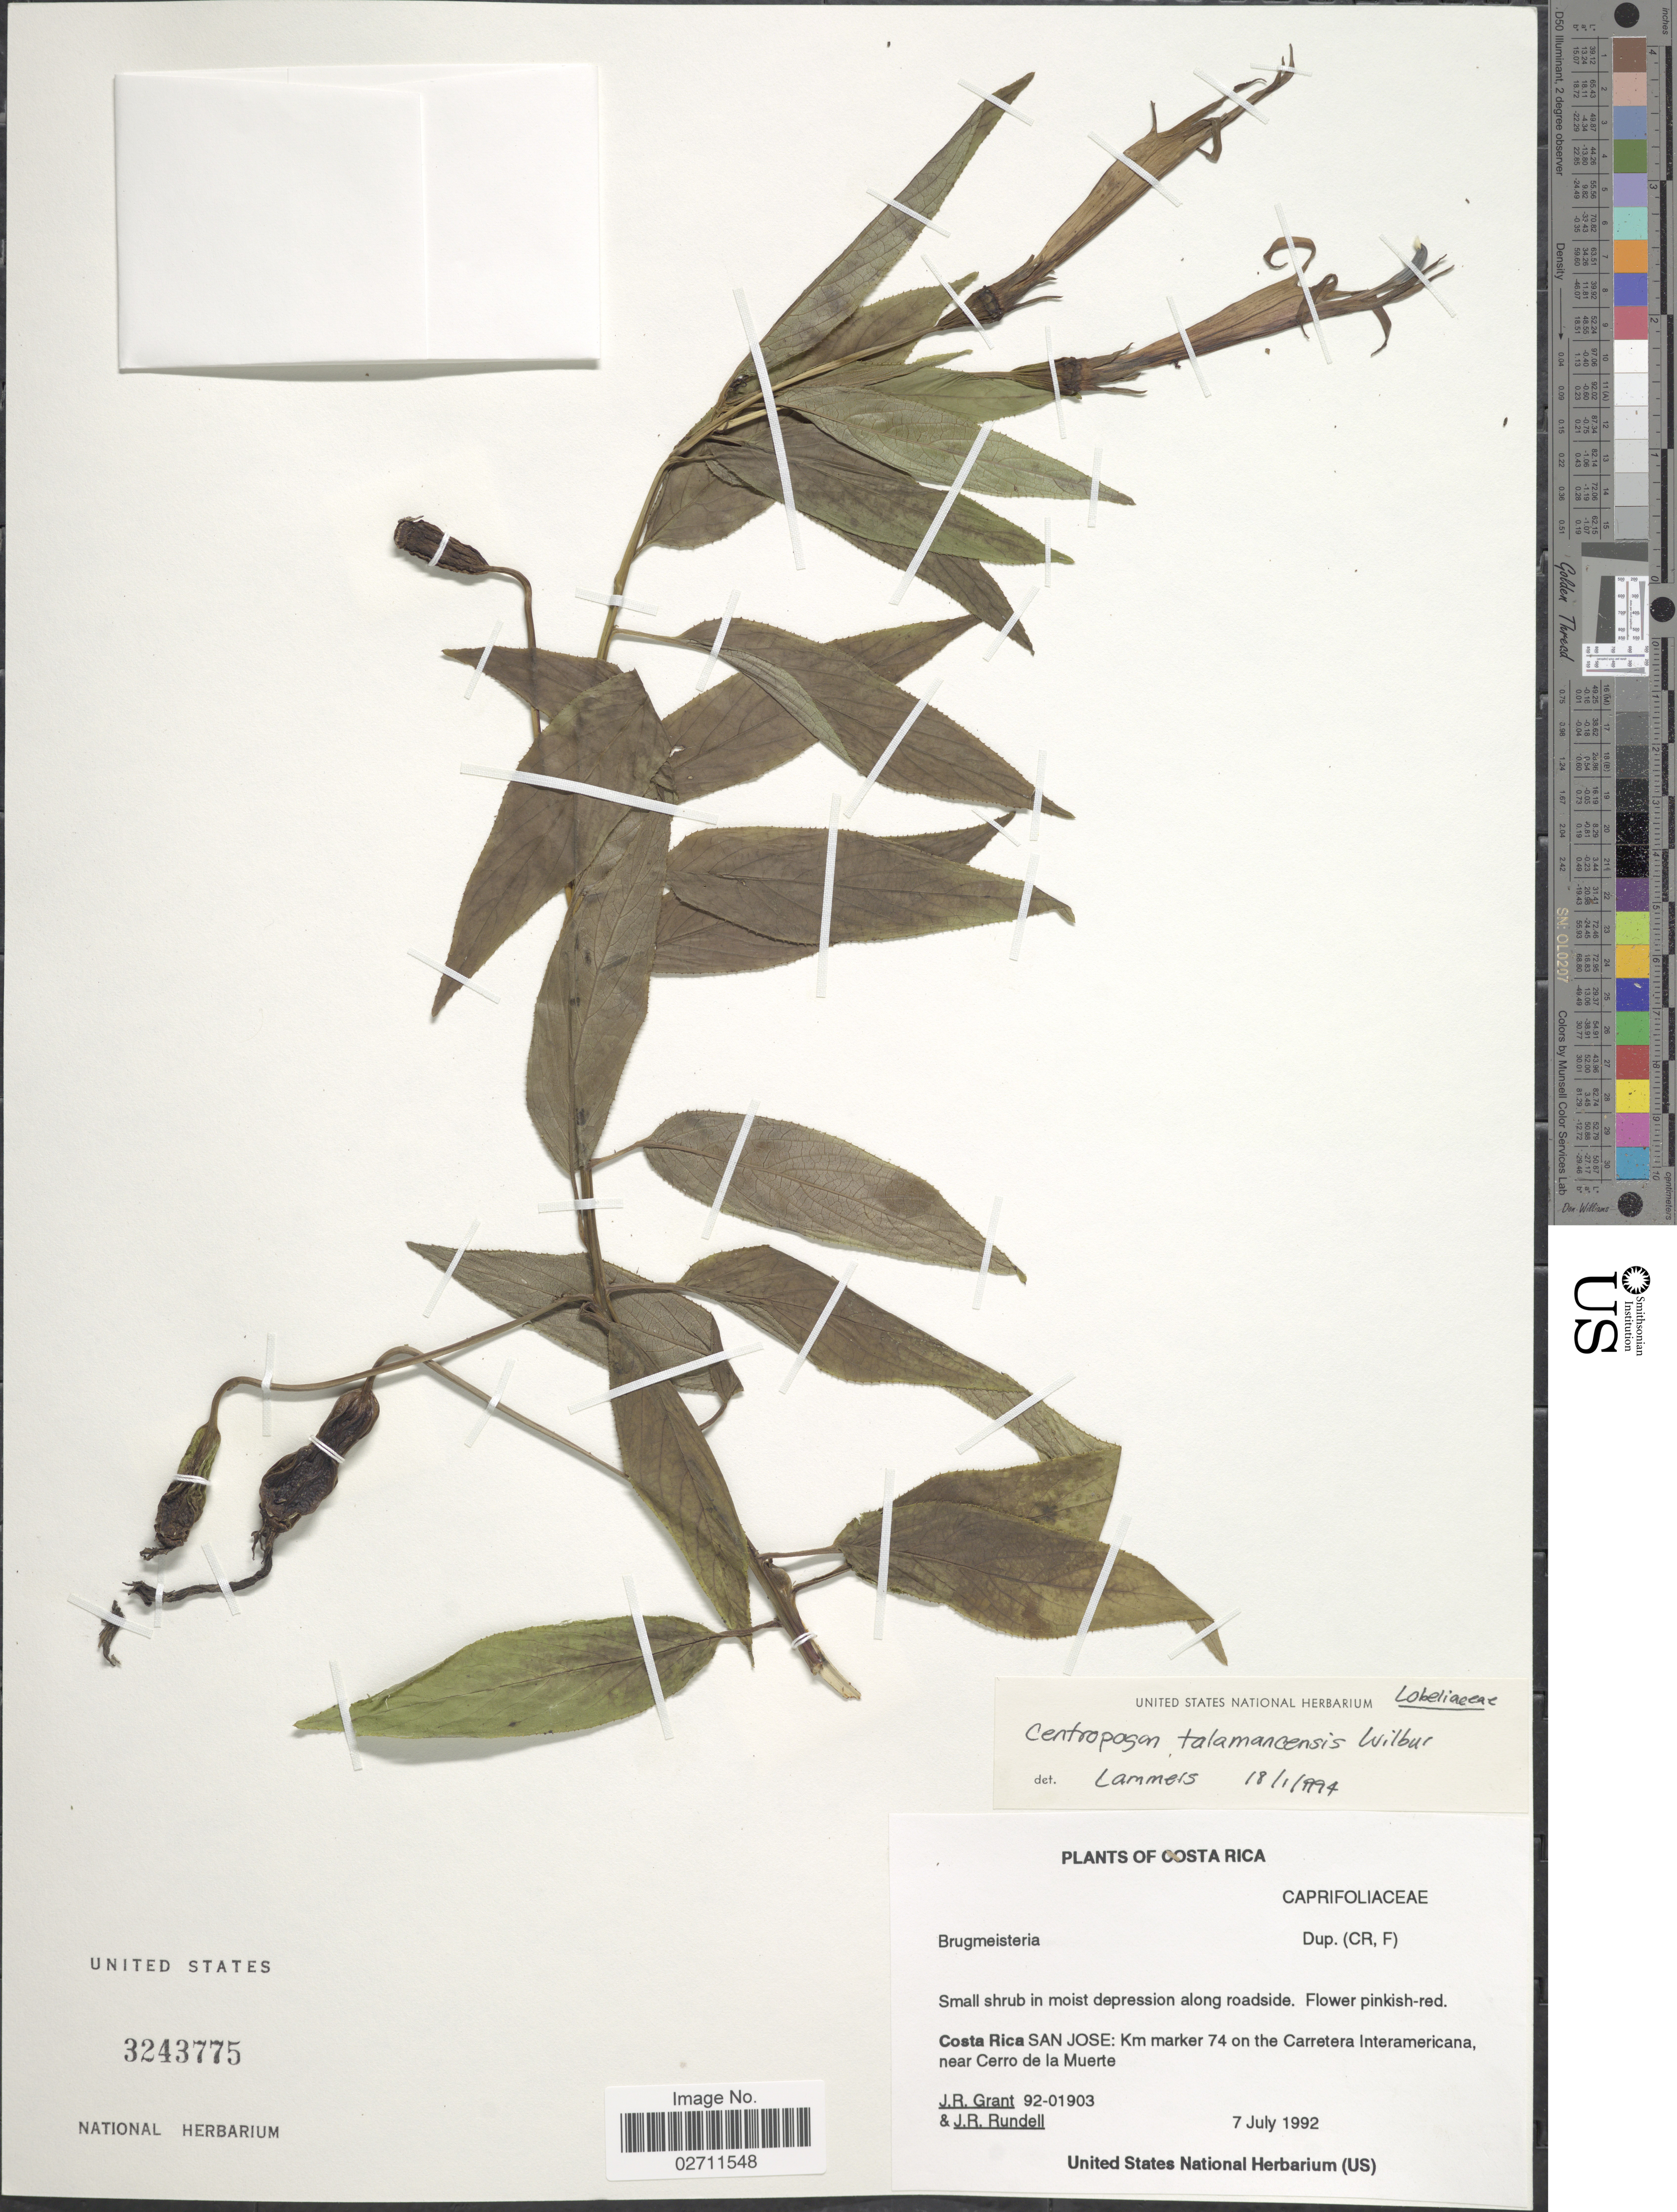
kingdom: Plantae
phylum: Tracheophyta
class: Magnoliopsida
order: Asterales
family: Campanulaceae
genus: Centropogon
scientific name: Centropogon talamancensis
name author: Wilbur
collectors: J. Grant & J. R. Rundell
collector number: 92-01903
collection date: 1992-07-07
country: Costa Rica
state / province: San José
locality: Km marker 74 on the Carretera Interamericana, near Cerro de la Muerte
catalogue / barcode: US 3243775